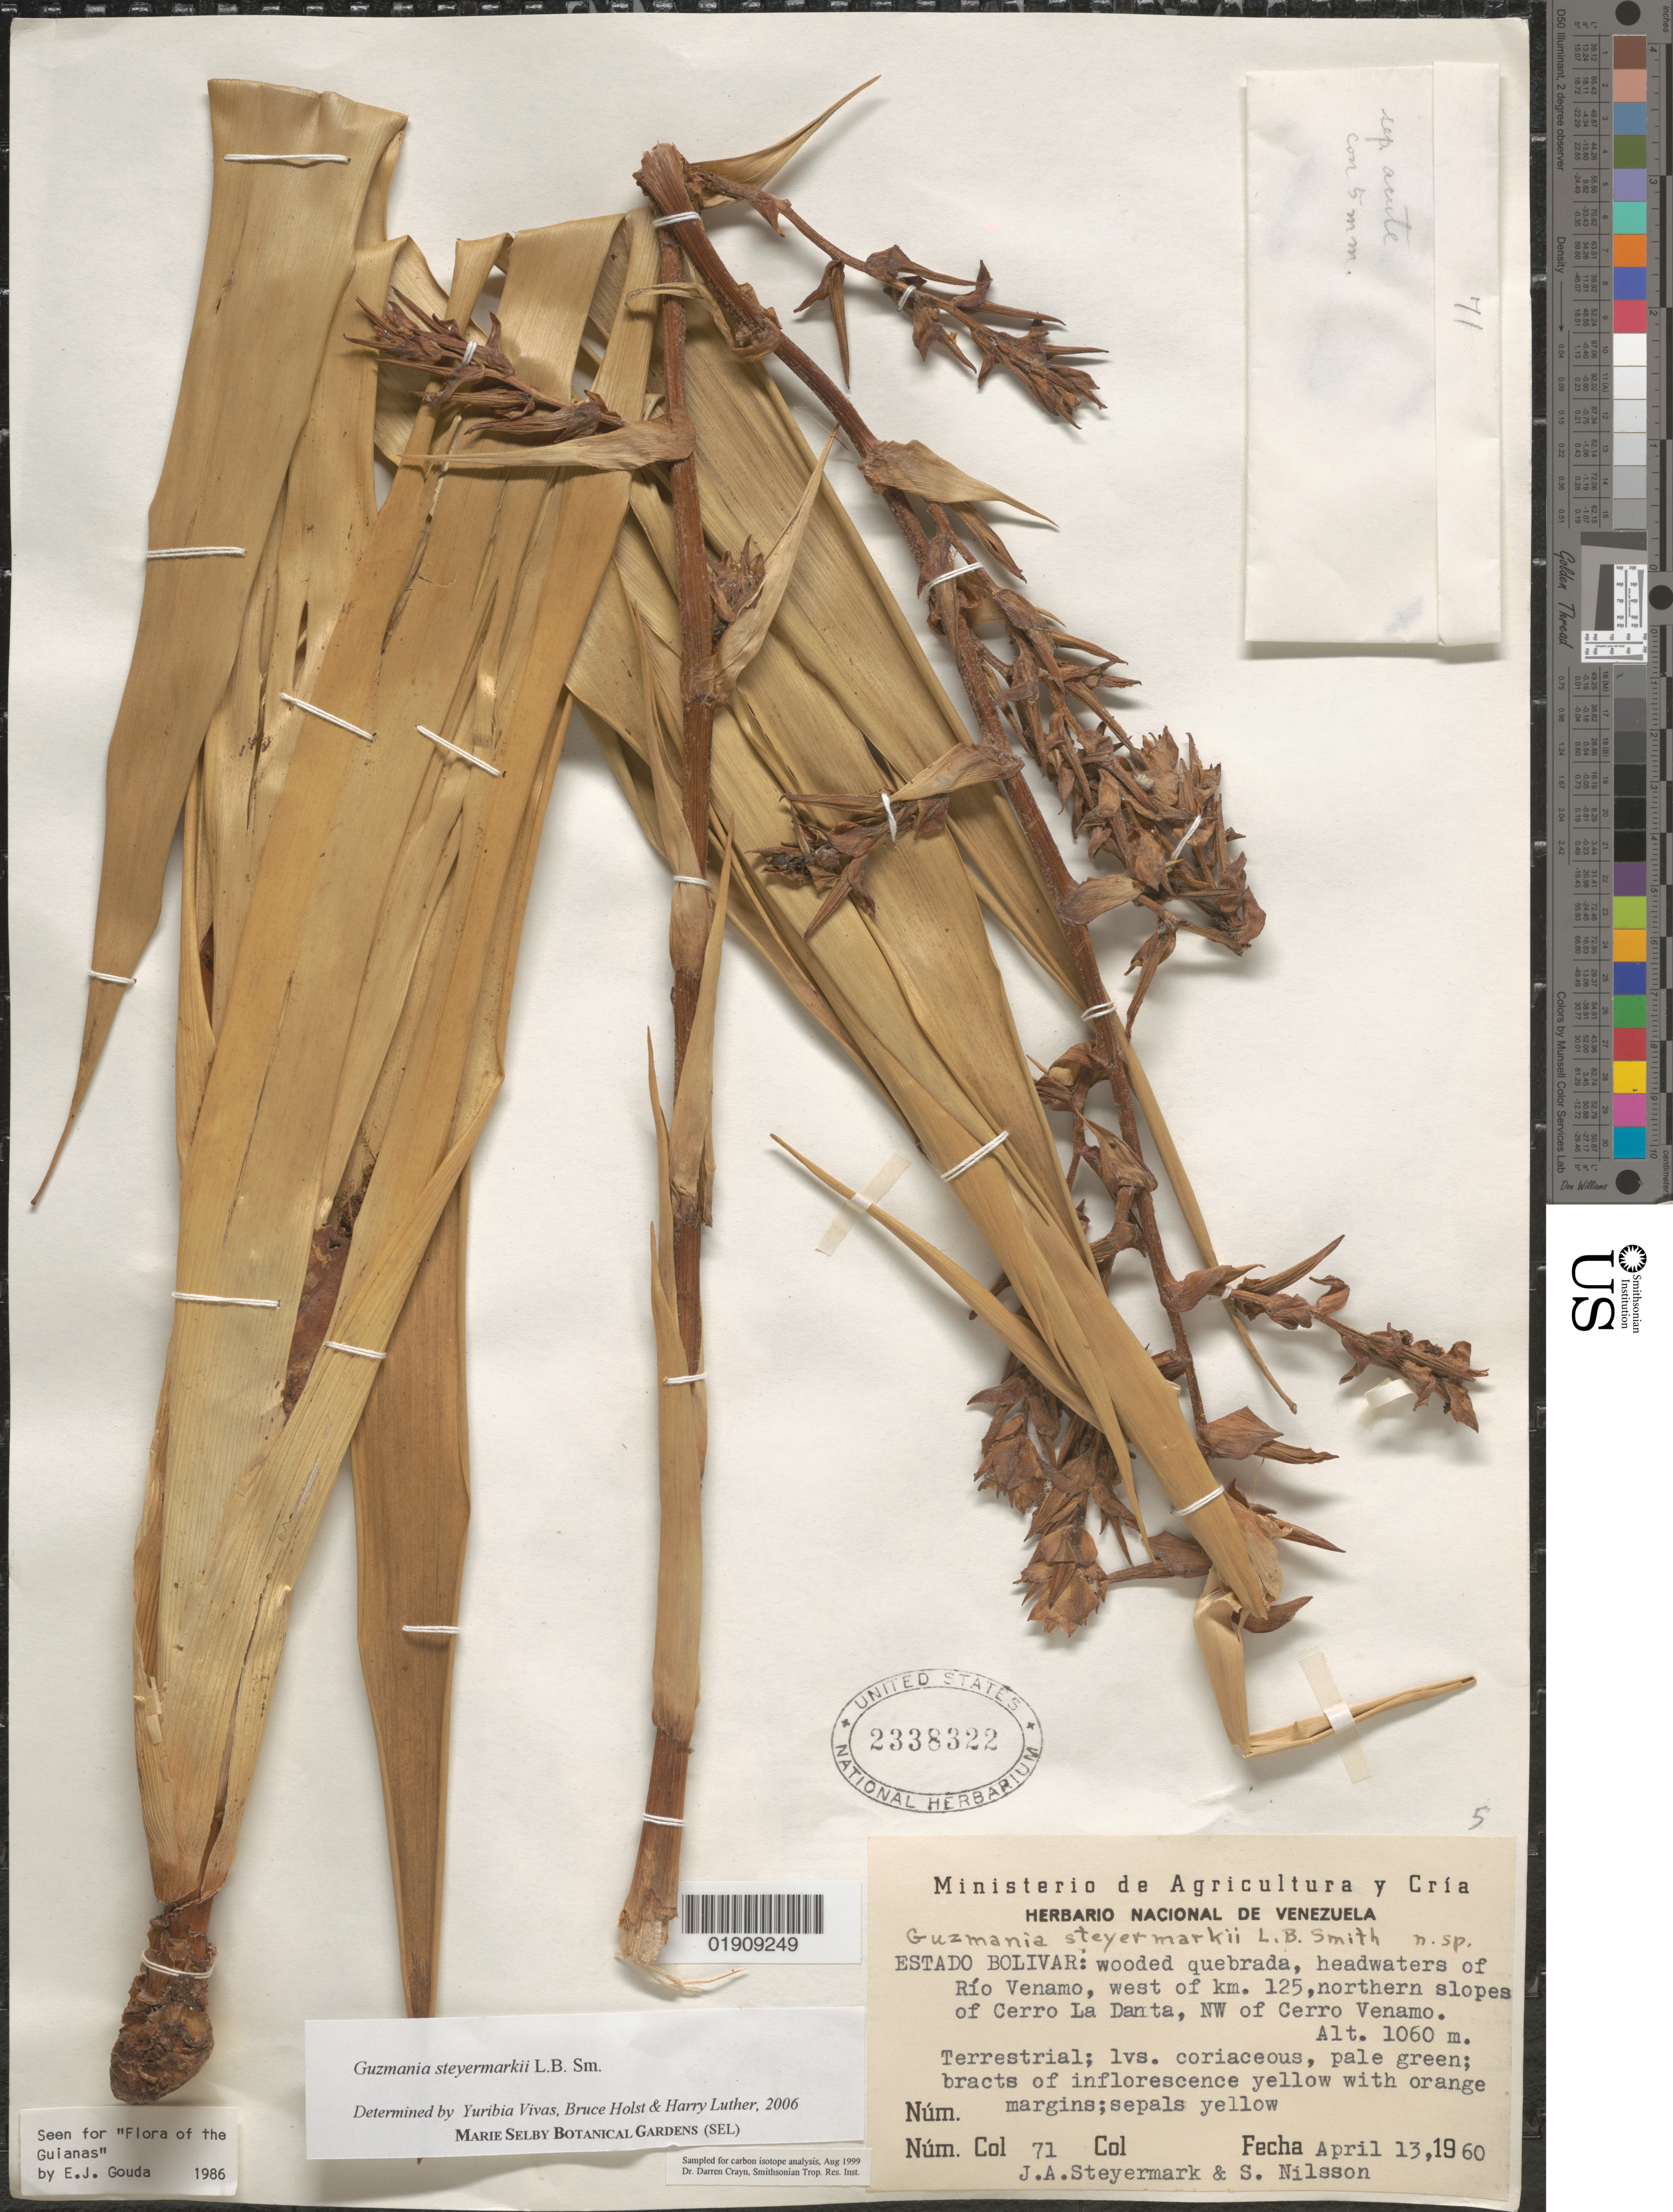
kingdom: Plantae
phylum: Tracheophyta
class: Liliopsida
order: Poales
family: Bromeliaceae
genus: Guzmania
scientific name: Guzmania steyermarkii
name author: L.B. Sm.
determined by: Vivas, Yuribia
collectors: J. Steyermark & S. Nilsson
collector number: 71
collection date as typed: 13-Apr-60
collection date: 1960-04-13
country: Venezuela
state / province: Bolívar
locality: Río Venamo headwaters, W of vic of road campamento 125, on northern slopes of Cerro La Danta, NW of cerro Venamo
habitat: wooded quebrada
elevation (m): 1040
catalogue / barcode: US 2338322